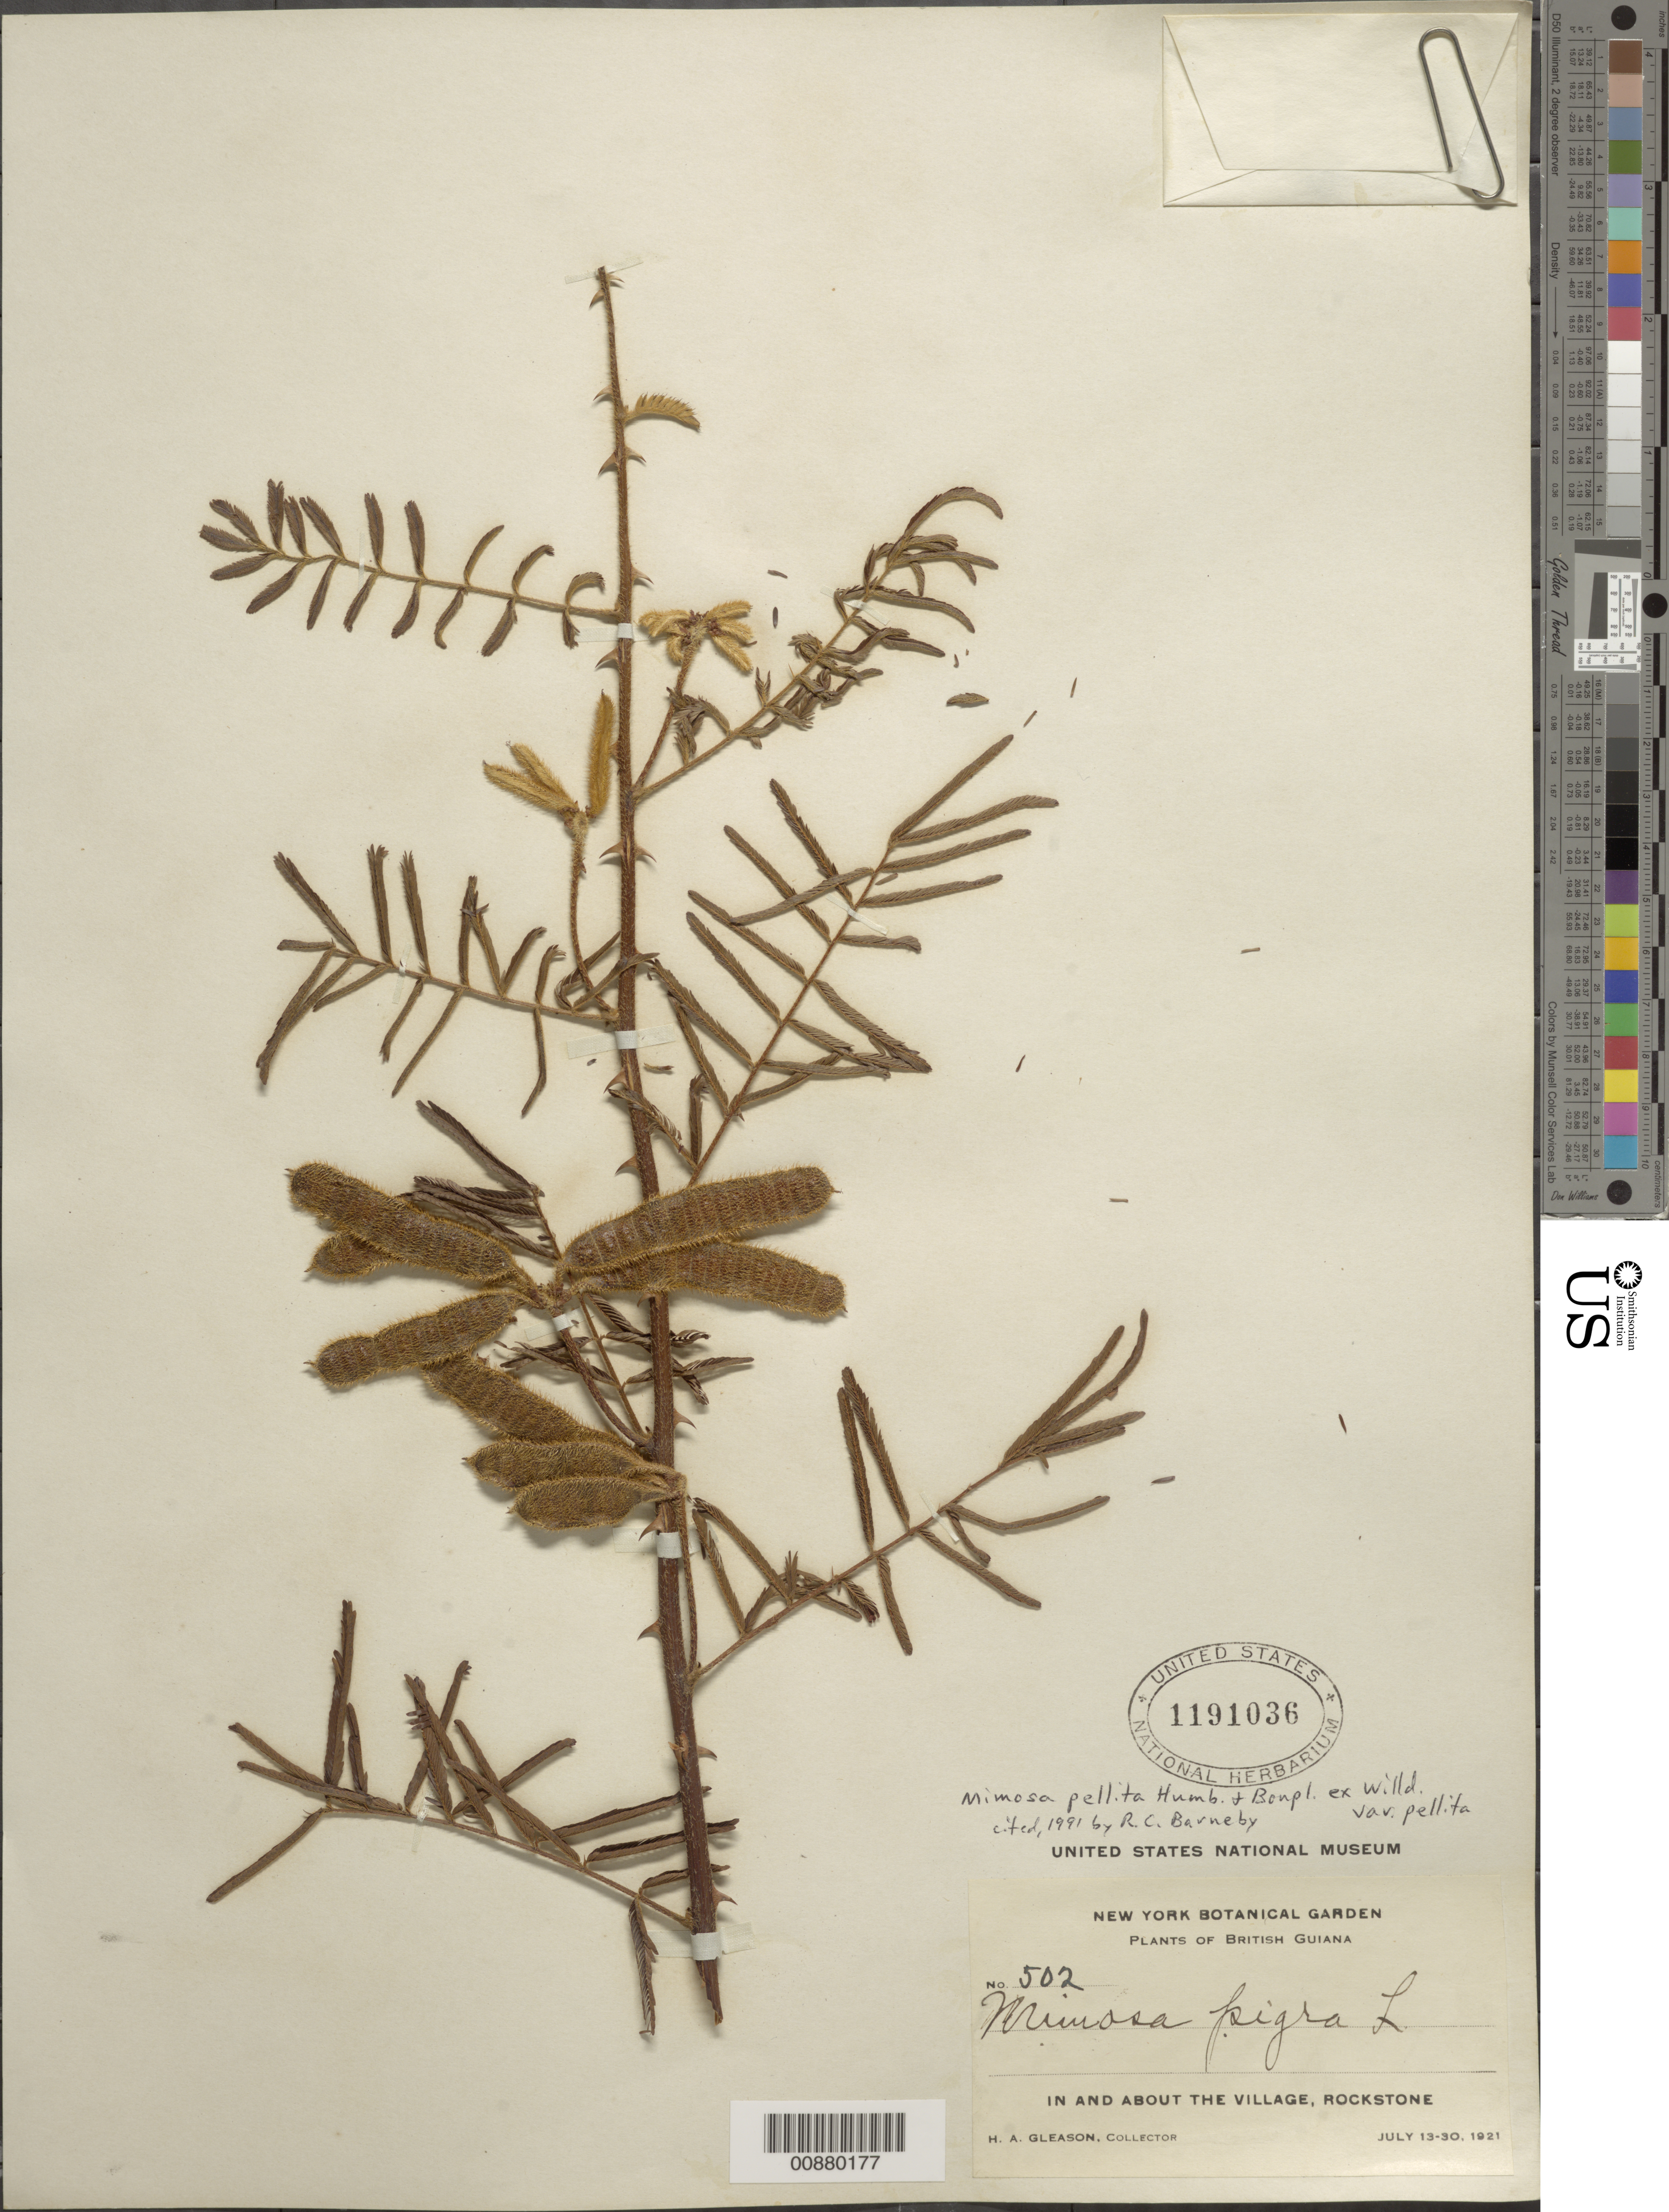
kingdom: Plantae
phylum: Tracheophyta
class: Magnoliopsida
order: Fabales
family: Fabaceae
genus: Mimosa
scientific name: Mimosa pellita var. pellita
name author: Humb. & Bonpl. ex Willd.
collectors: H. A. Gleason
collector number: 502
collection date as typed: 13-Jul-21 to 30-Jul-21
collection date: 1921-07-13/1921-07-30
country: Guyana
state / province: U. Demerara-Berbice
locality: Rockstone, in and about the village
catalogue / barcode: US 1191036